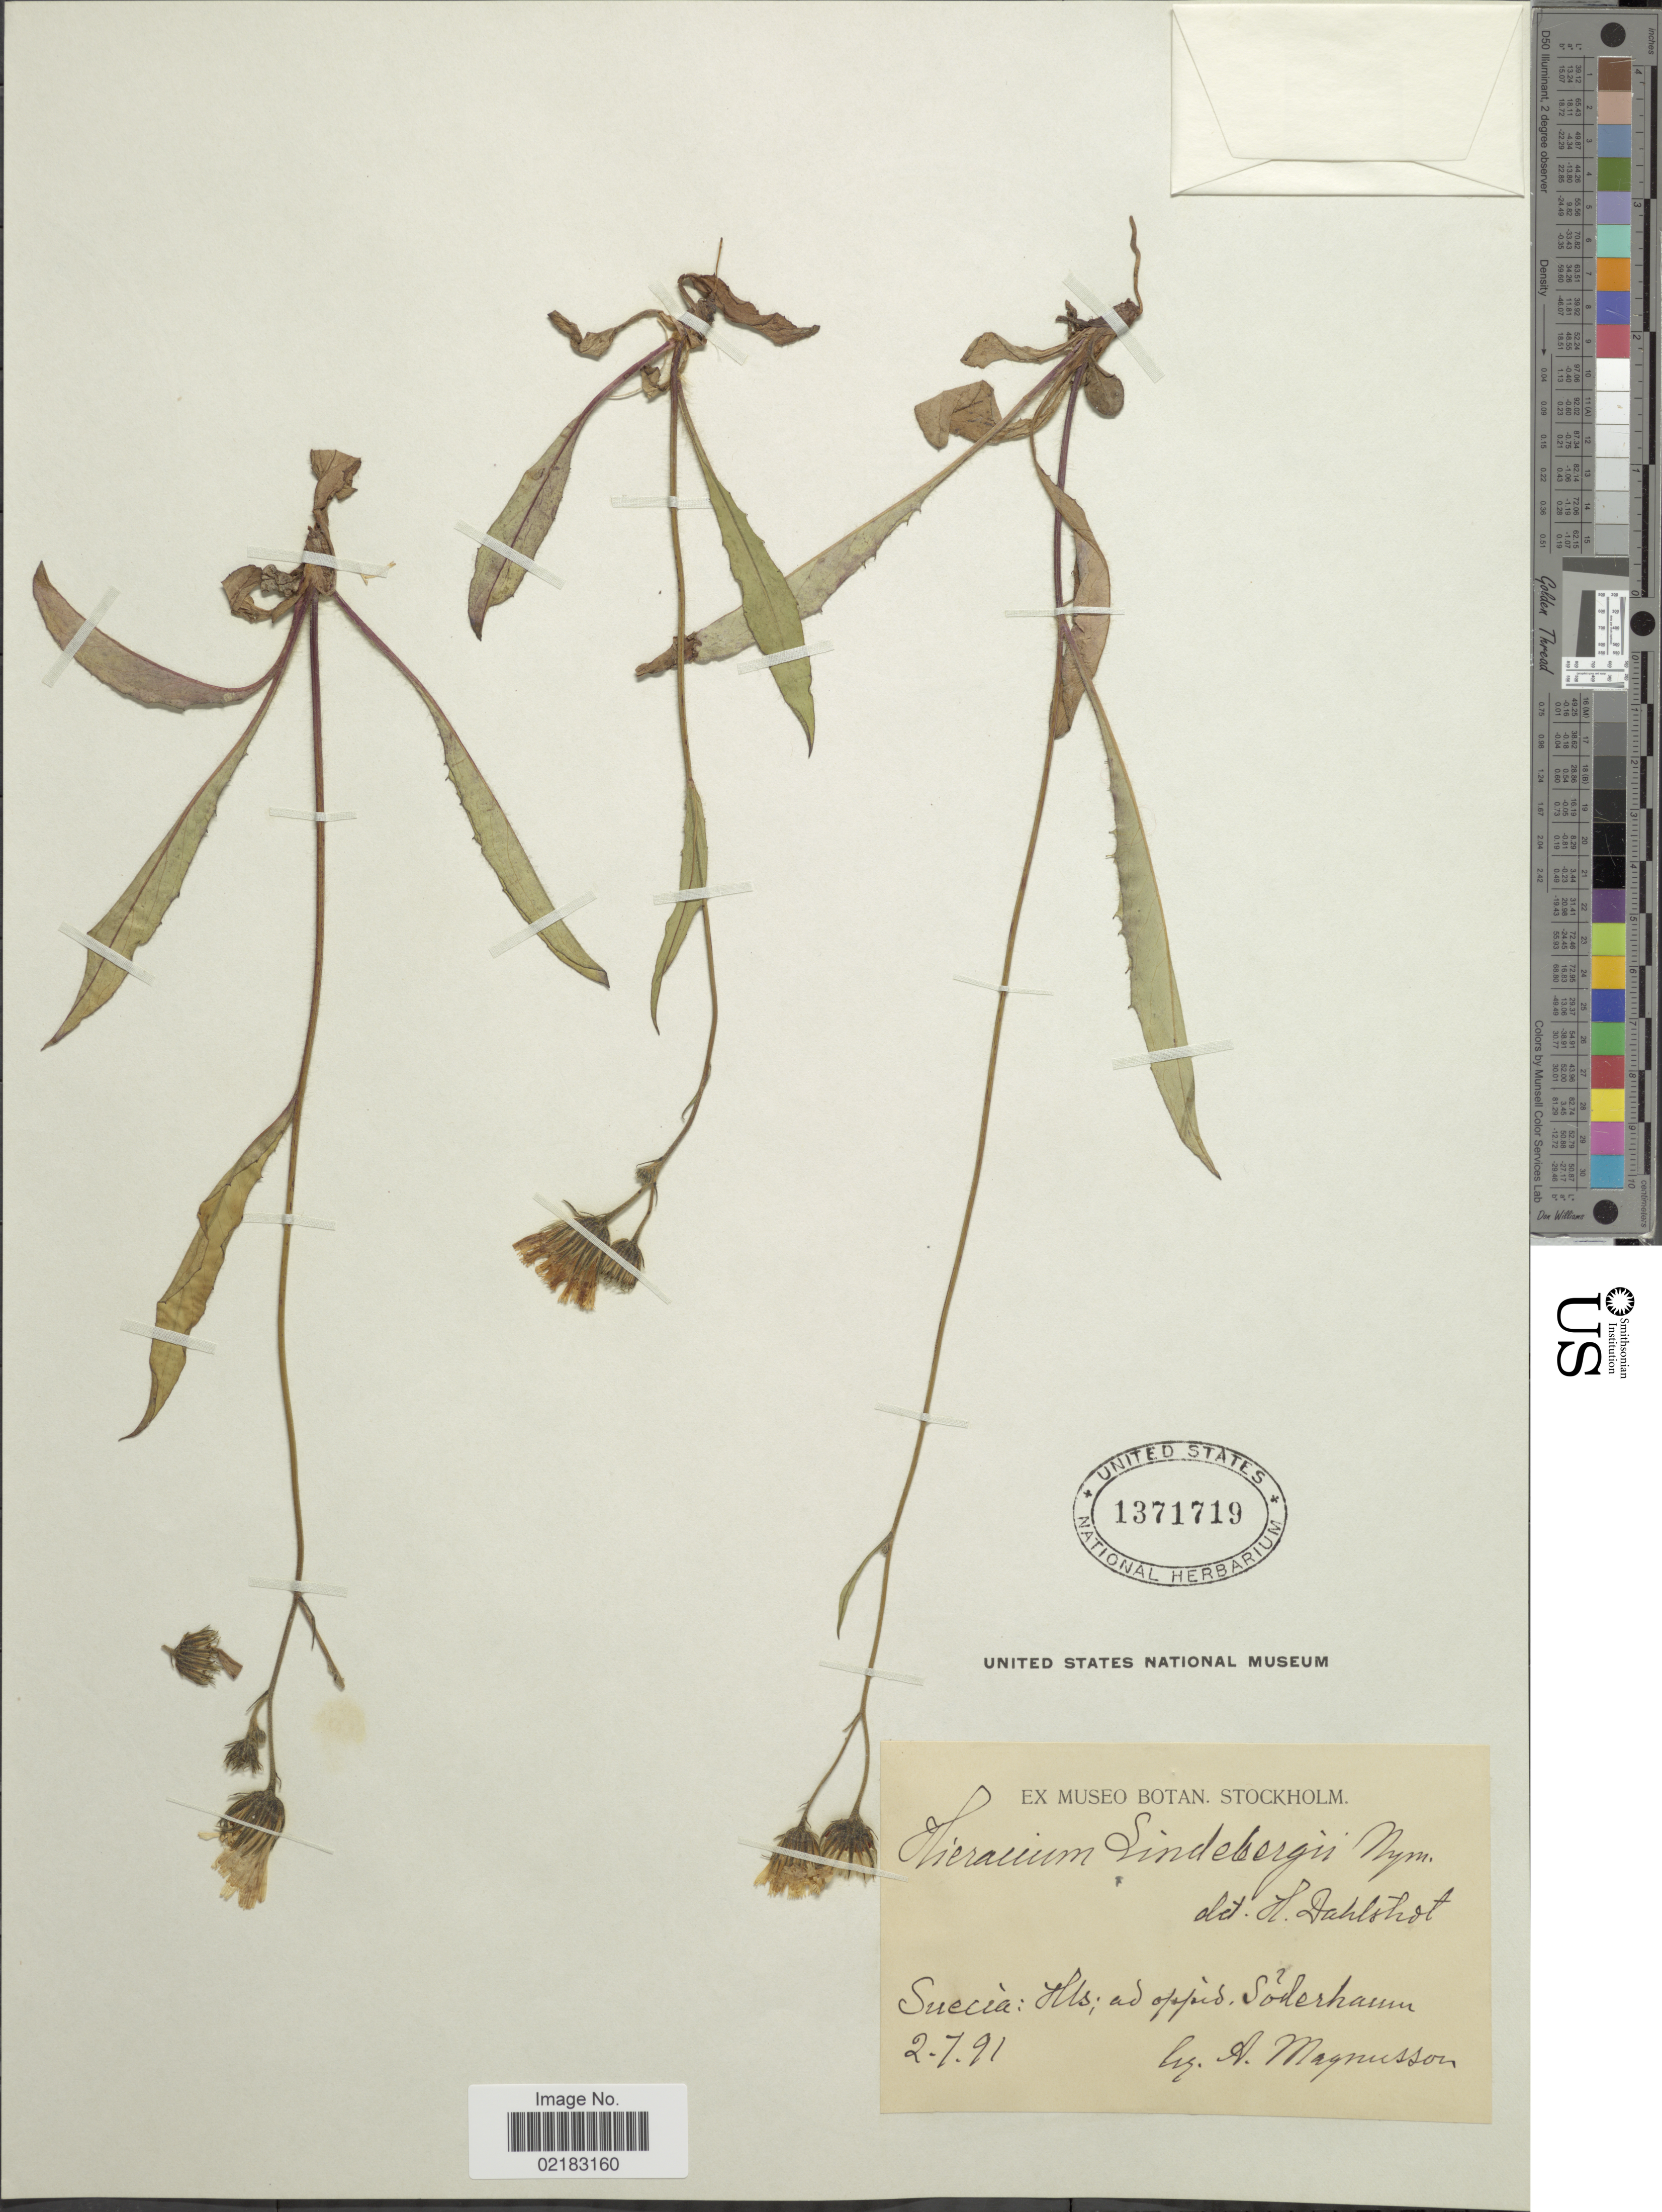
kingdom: Plantae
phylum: Tracheophyta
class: Magnoliopsida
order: Asterales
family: Asteraceae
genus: Hieracium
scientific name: Hieracium lindebergii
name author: (Nyman) Dahlst.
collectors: A. Magnusson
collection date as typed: Transcribed d/m/y: 2/7/91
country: Sweden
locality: Sueccia:Hls. Ad oppid. Söderhamn.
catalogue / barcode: US 1371719